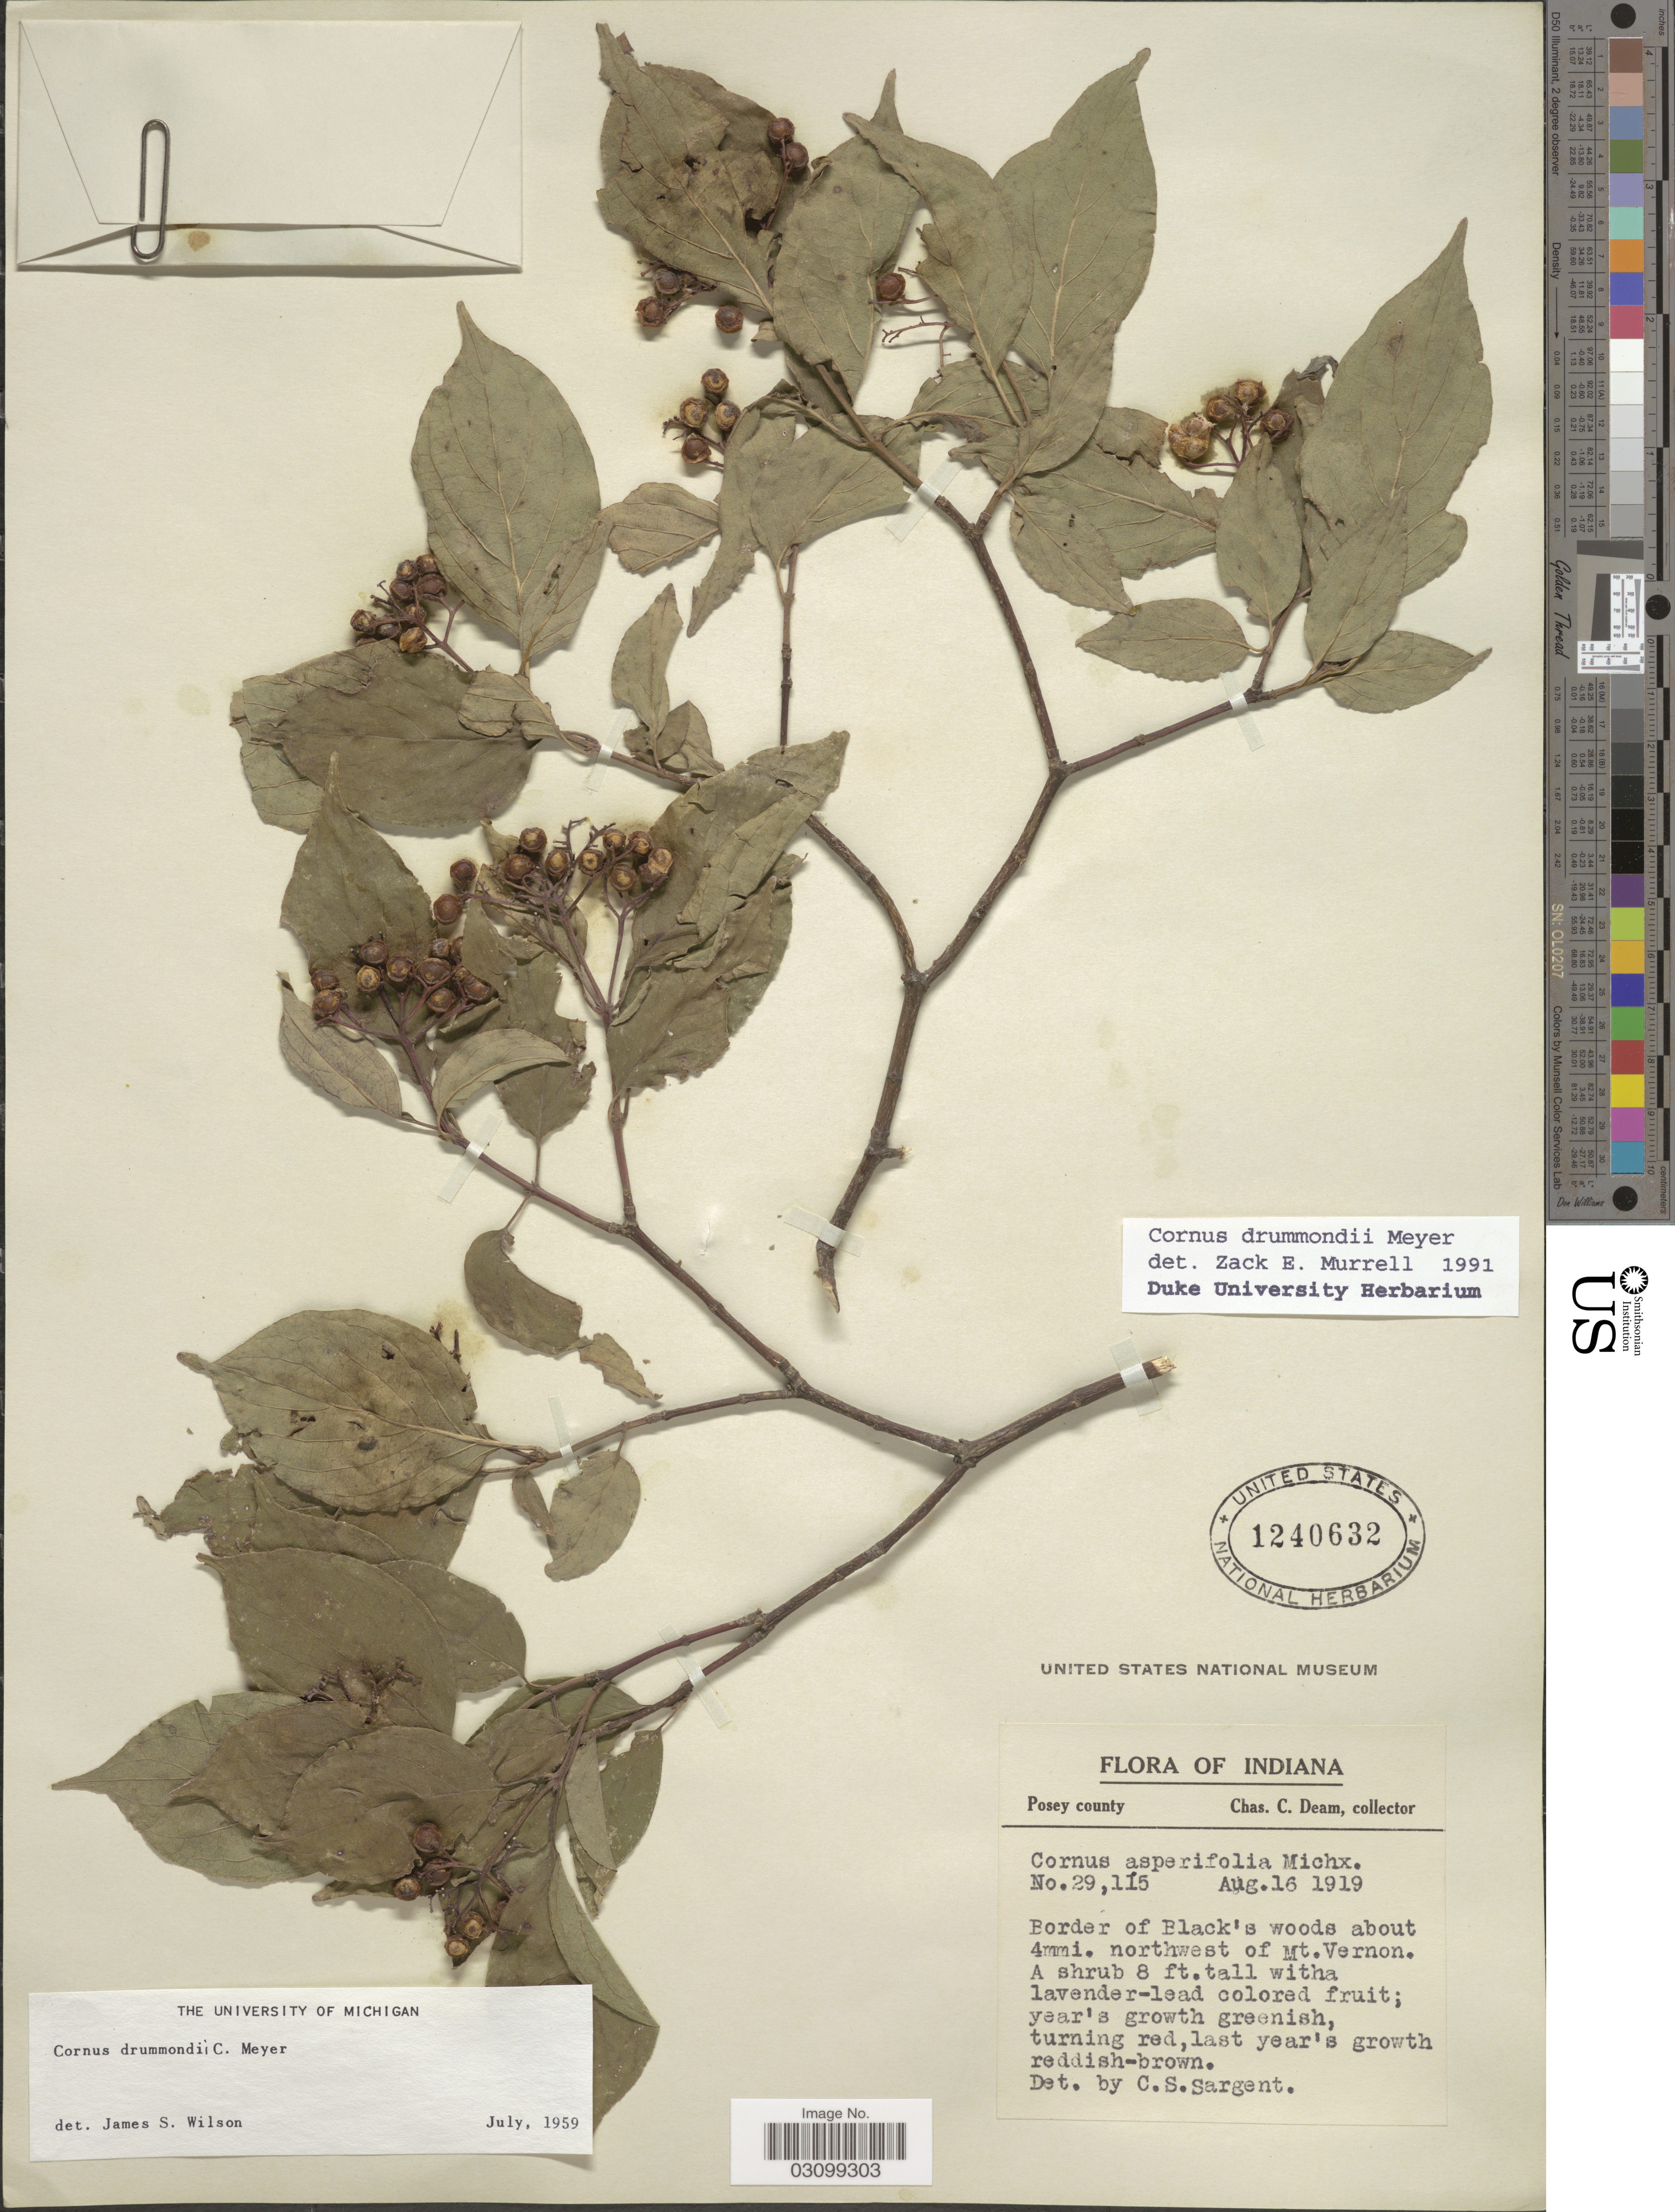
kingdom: Plantae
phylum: Tracheophyta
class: Magnoliopsida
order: Cornales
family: Cornaceae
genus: Cornus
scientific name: Cornus drummondii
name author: C.A. Mey.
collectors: C. C. Deam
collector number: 29115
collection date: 1919-08-16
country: United States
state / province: Indiana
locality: Posey county. Border of Black's woods about 4 mi. northwest of Mt. Vernon.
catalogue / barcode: US 1240632